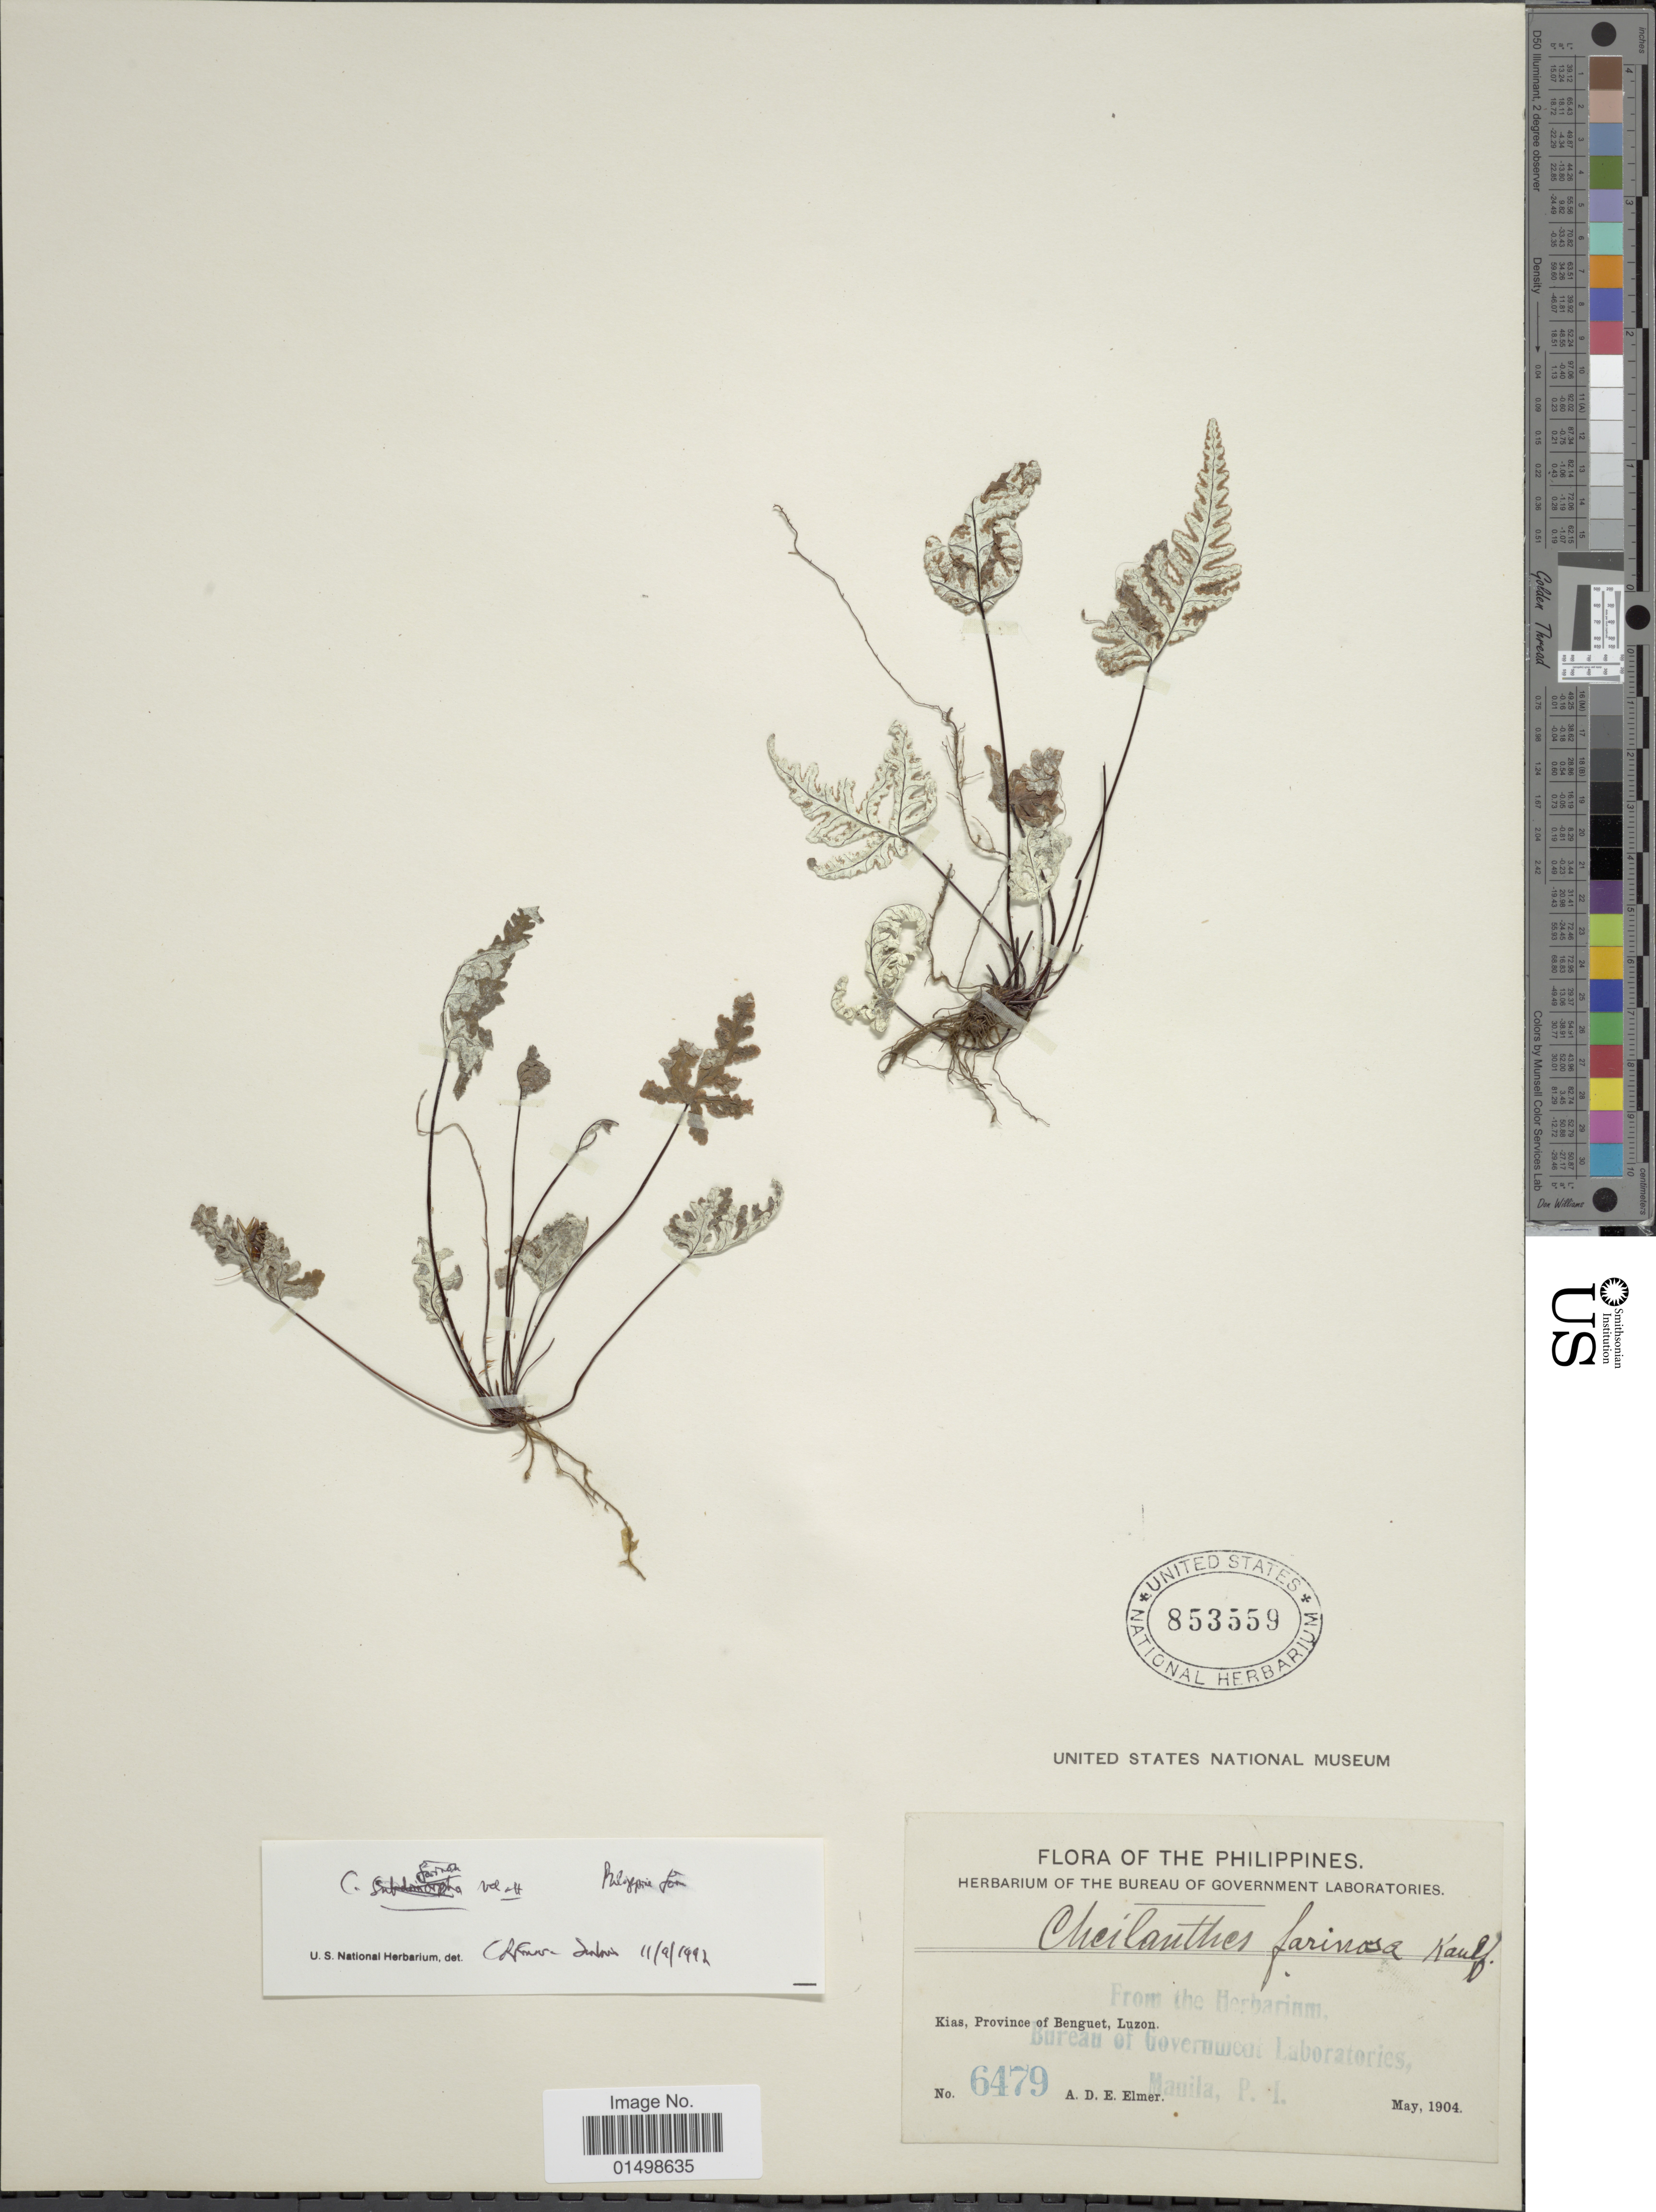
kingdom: Plantae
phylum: Tracheophyta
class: Polypodiopsida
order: Polypodiales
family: Pteridaceae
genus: Aleuritopteris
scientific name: Aleuritopteris farinosa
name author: (Forssk.) Fée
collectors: A. D. E. Elmer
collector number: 6479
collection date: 1904-05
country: Philippines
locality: Kias, Province of Benguet, Luzon.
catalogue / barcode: US 853559